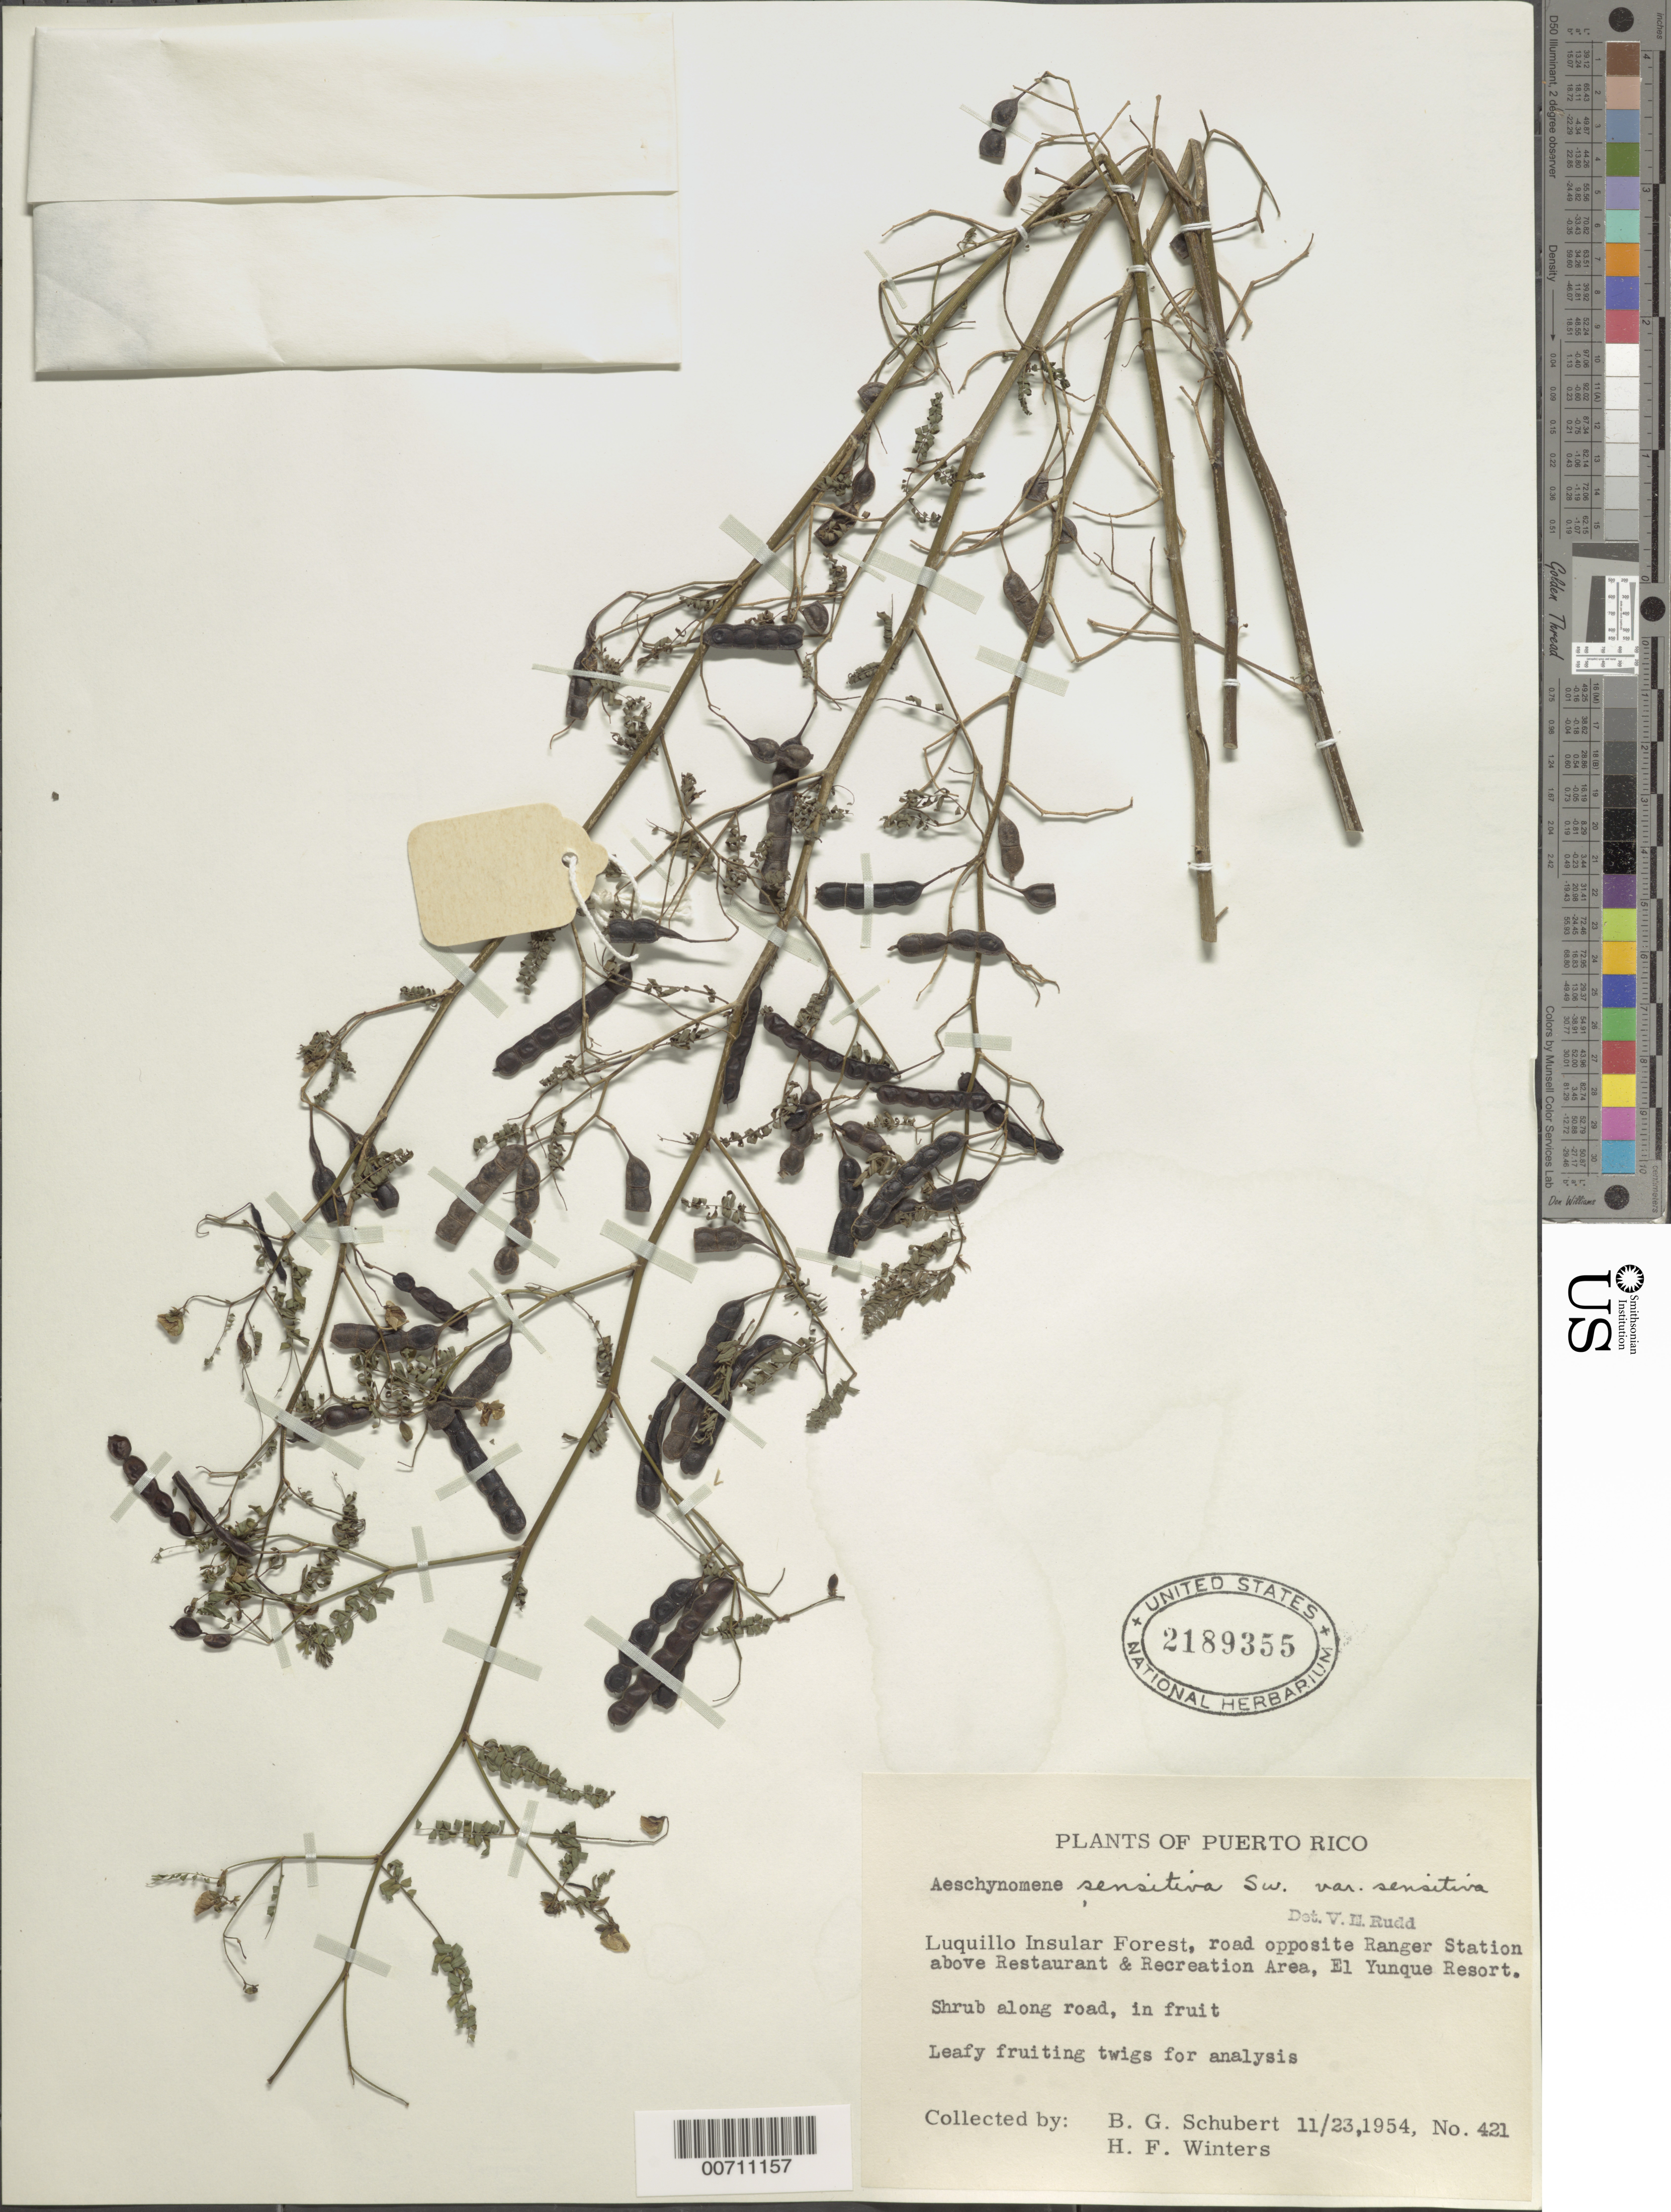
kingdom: Plantae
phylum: Tracheophyta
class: Magnoliopsida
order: Fabales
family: Fabaceae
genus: Aeschynomene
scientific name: Aeschynomene sensitiva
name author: Sw.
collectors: B. Schubert & H. Winters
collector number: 421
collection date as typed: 23 Nov 1954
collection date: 1954-11-23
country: Puerto Rico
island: Greater Antilles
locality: Luquillo Insular Forest, road opposite Ranger Station above resturant & Recreation Area, El Yunque Resort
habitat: Along road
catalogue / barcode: US 2189355